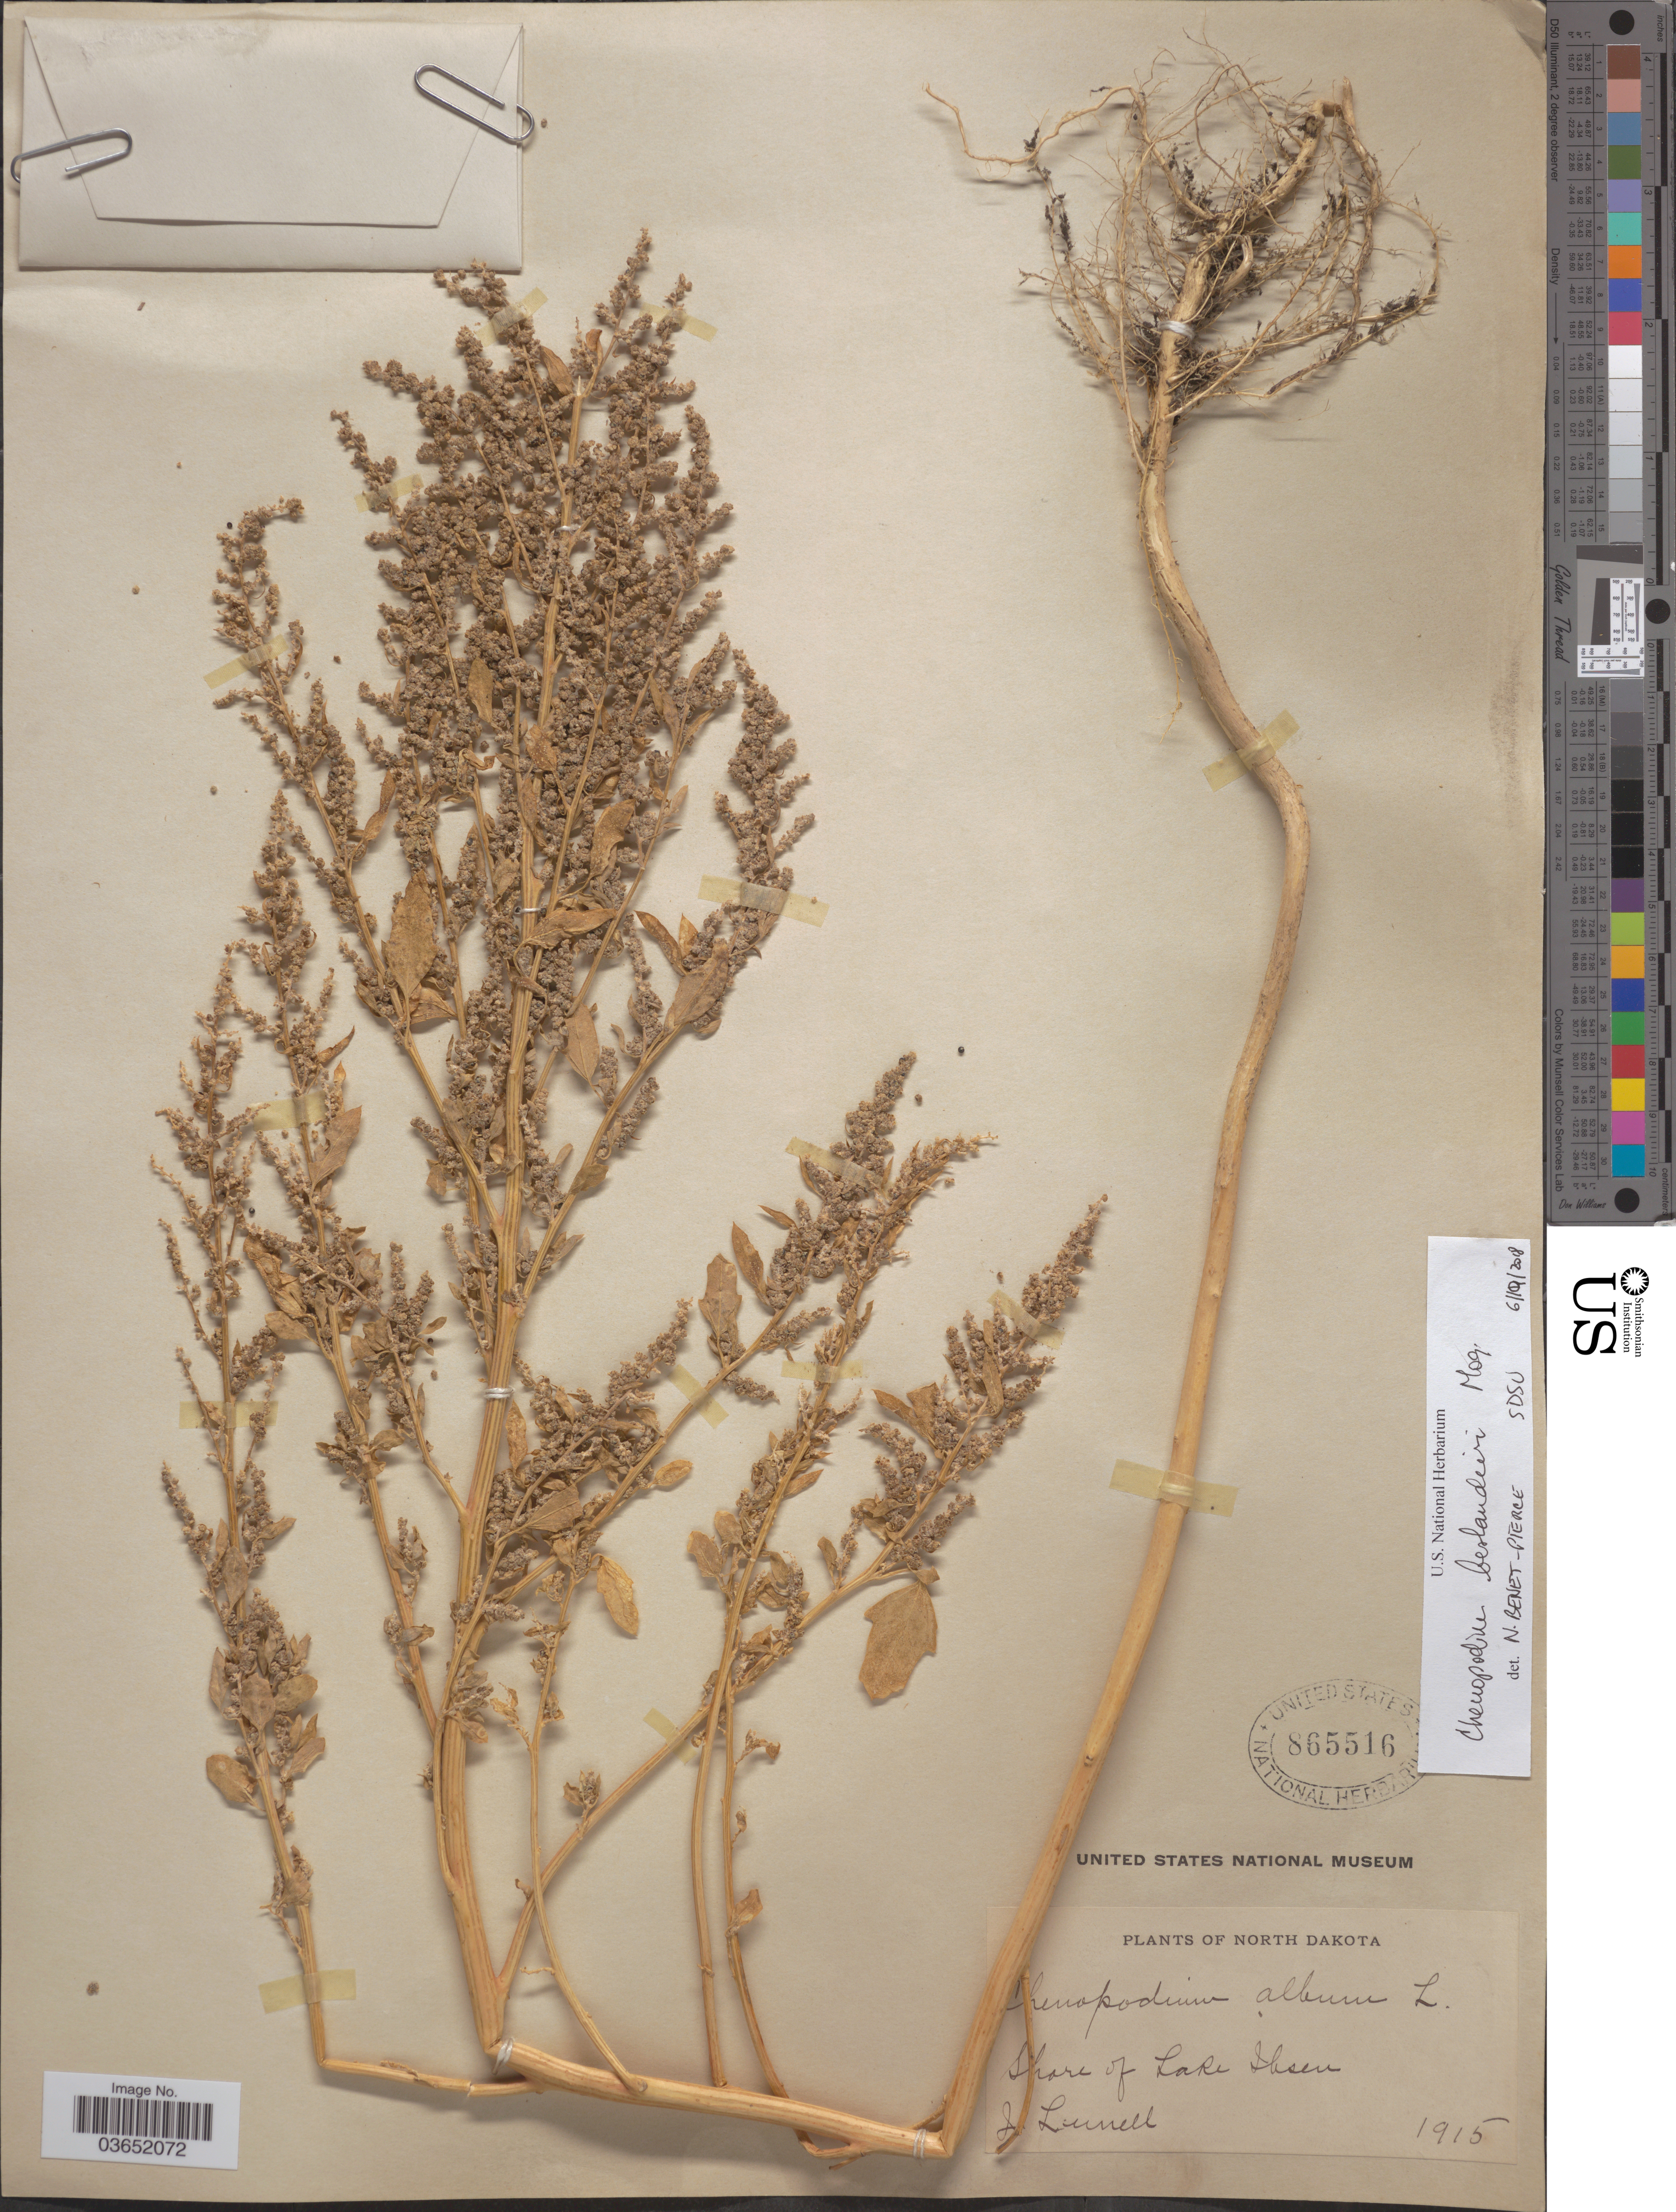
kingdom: Plantae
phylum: Tracheophyta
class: Magnoliopsida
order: Caryophyllales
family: Amaranthaceae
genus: Chenopodium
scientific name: Chenopodium album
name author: L.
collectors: J. Lunell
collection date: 1915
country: United States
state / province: North Dakota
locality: Shore of Lake Ibsen.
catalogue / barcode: US 865516